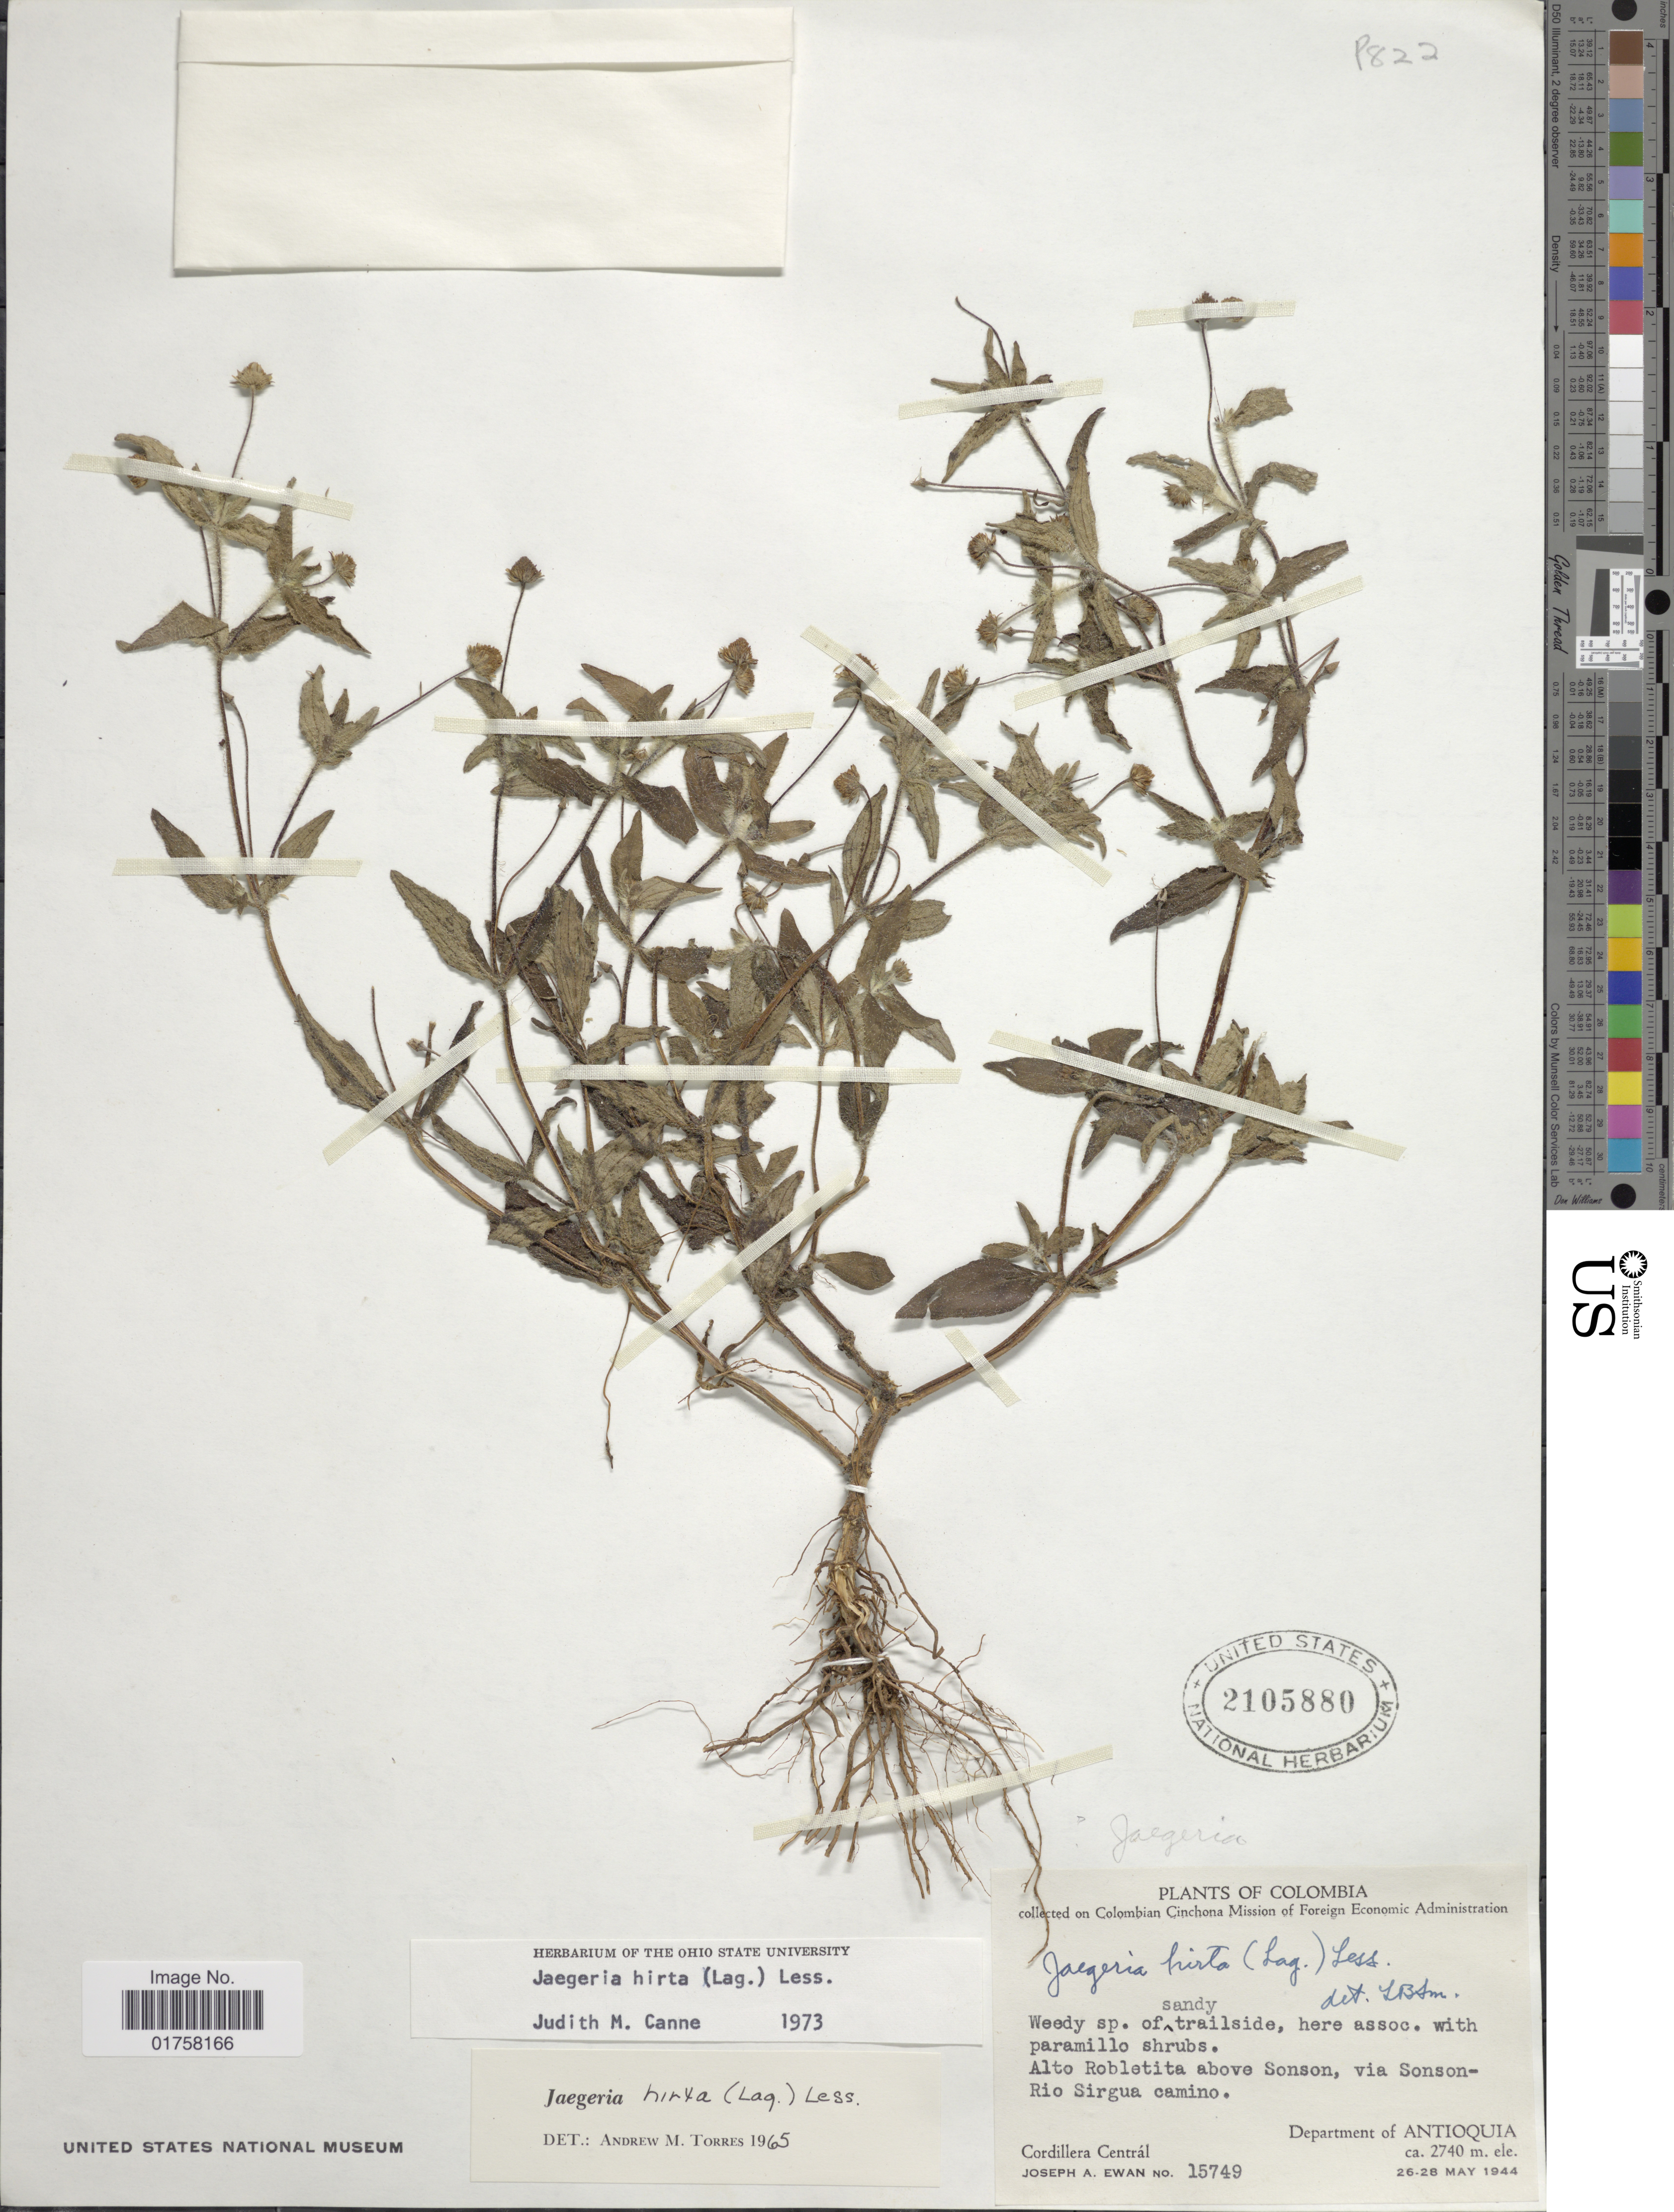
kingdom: Plantae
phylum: Tracheophyta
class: Magnoliopsida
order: Asterales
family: Asteraceae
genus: Jaegeria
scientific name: Jaegeria hirta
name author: (Lag.) Less.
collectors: J. A. Ewan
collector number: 15749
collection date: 1944-05-26/1944-05-28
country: Colombia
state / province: Antioquia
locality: Alto Robletita above Sonson, via Sonson-Rio Sirgua camino, Cordillera Central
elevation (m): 2740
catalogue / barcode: US 2105880